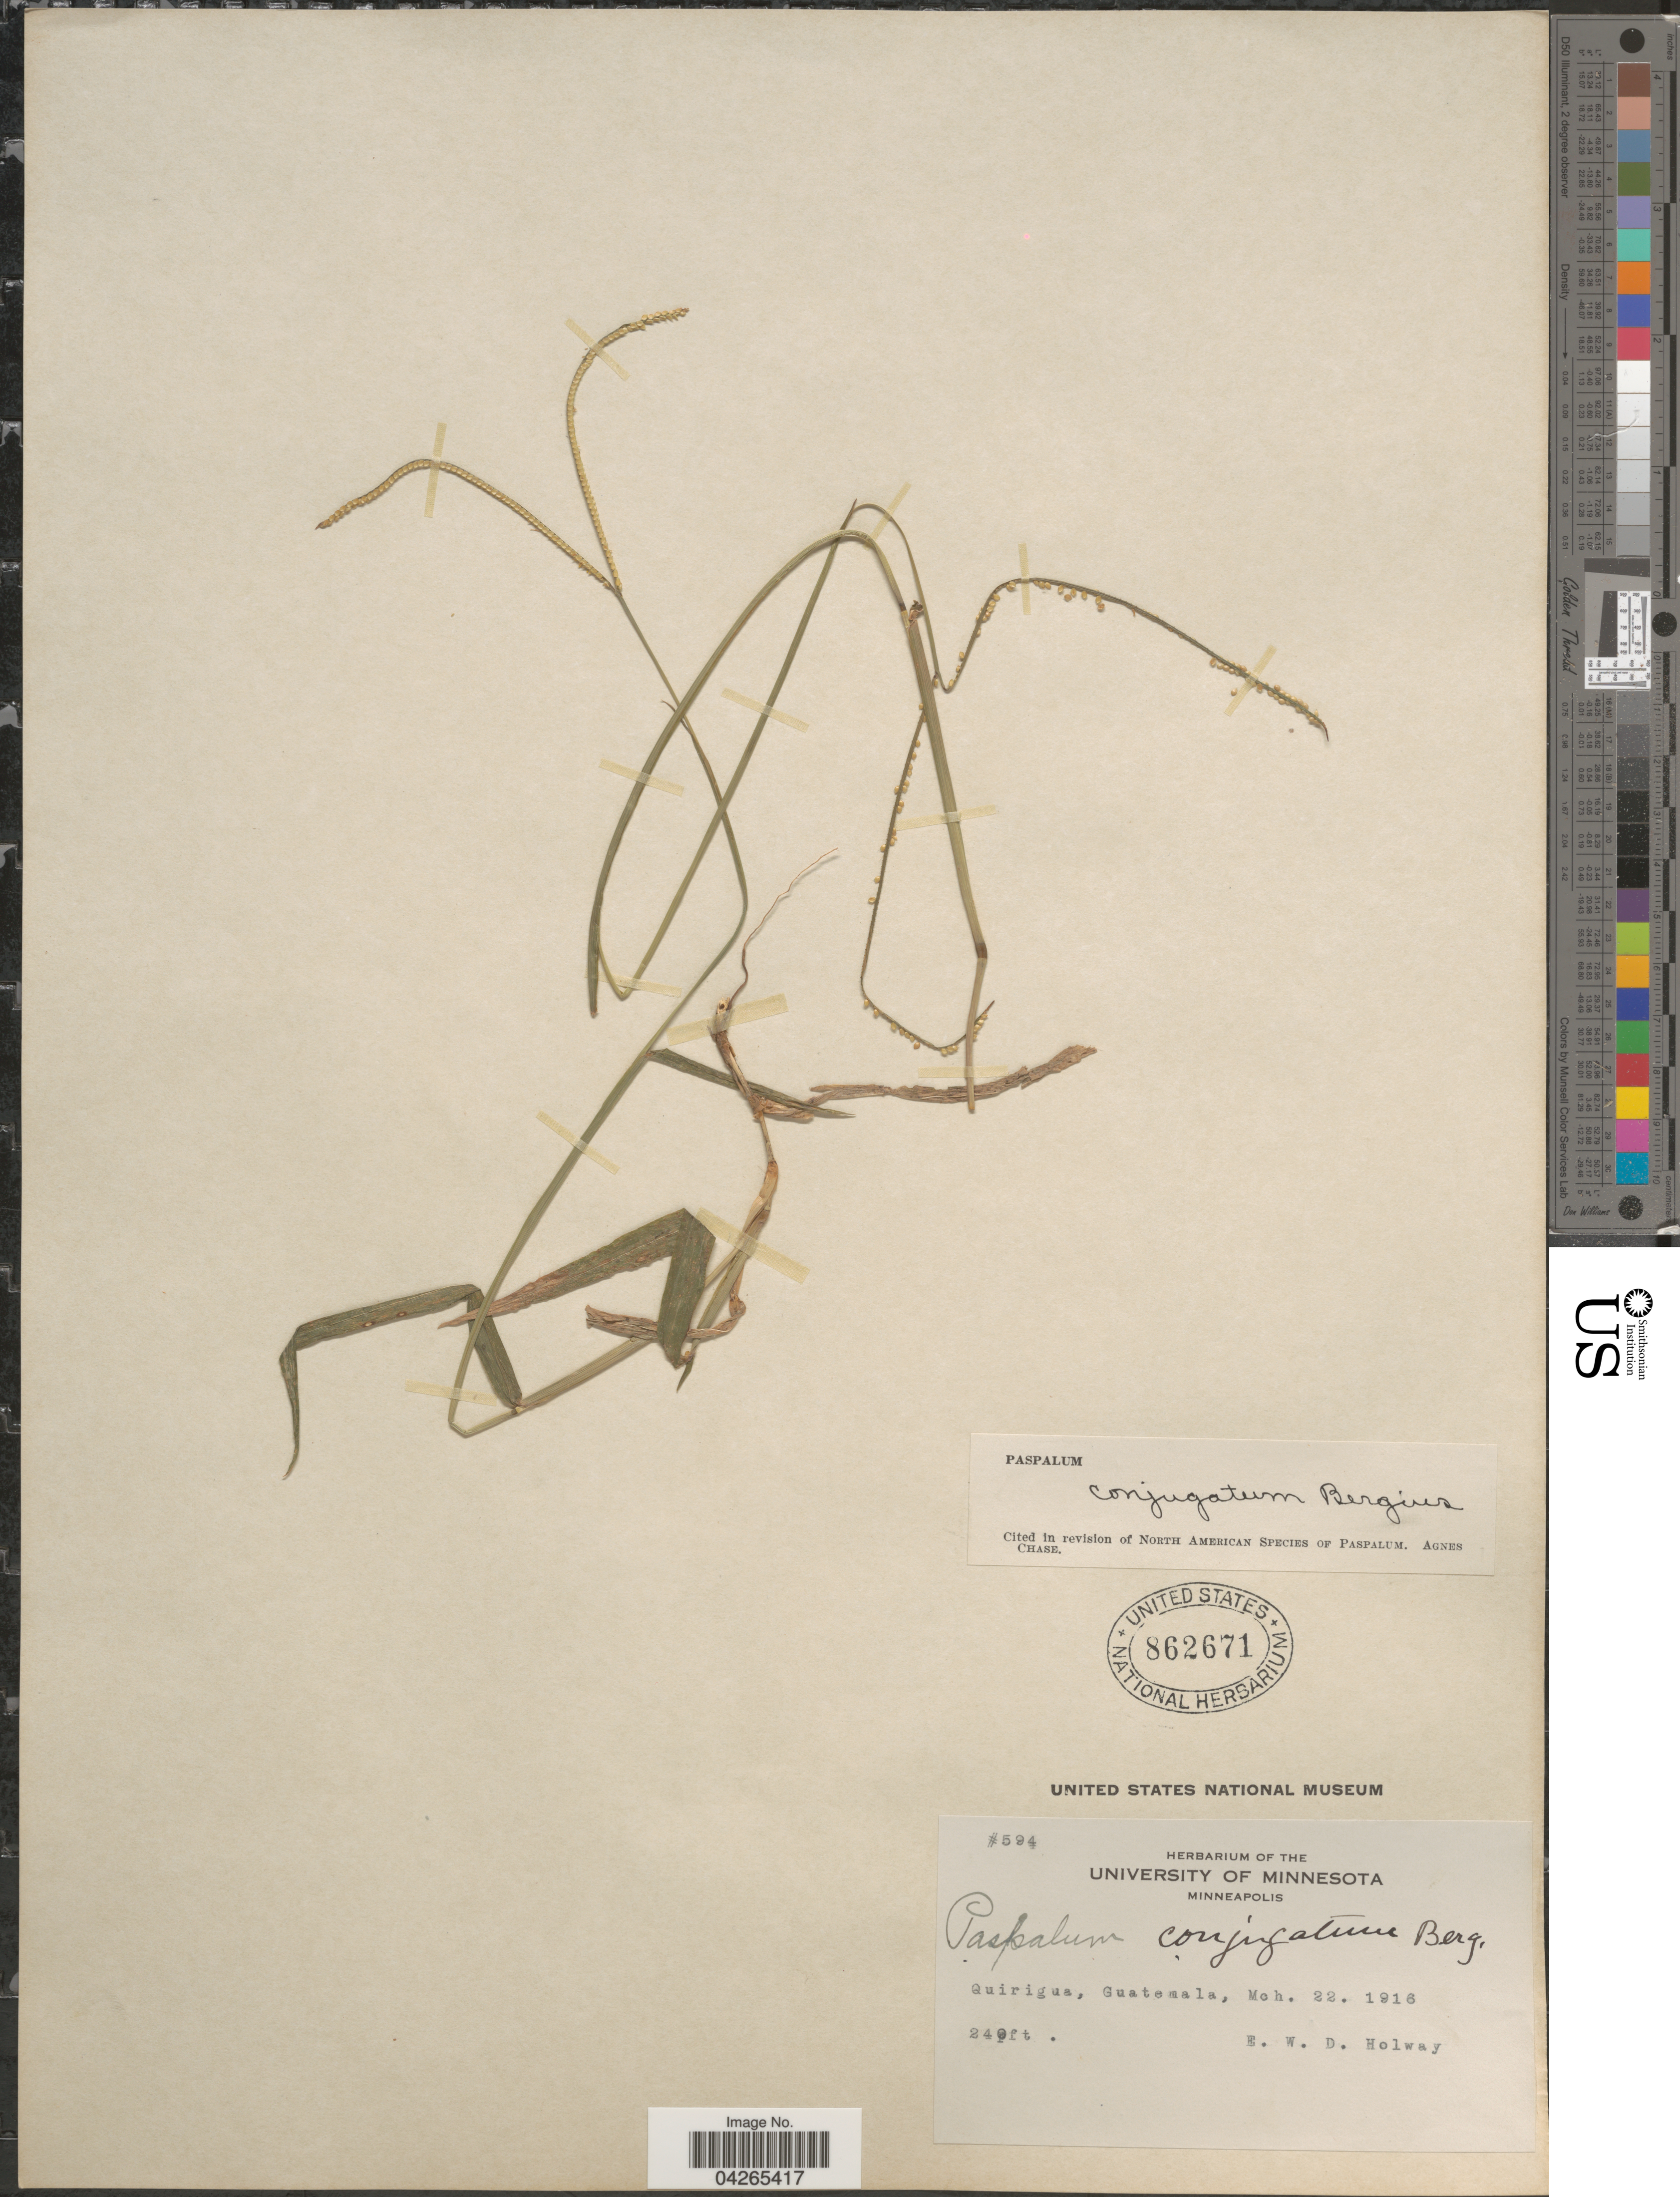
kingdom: Plantae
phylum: Tracheophyta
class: Liliopsida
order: Poales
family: Poaceae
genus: Paspalum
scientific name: Paspalum conjugatum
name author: P.J. Bergius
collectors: E. W. D. Holway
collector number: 594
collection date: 1916-03-22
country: Guatemala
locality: Quirigua.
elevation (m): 73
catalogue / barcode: US 8262671